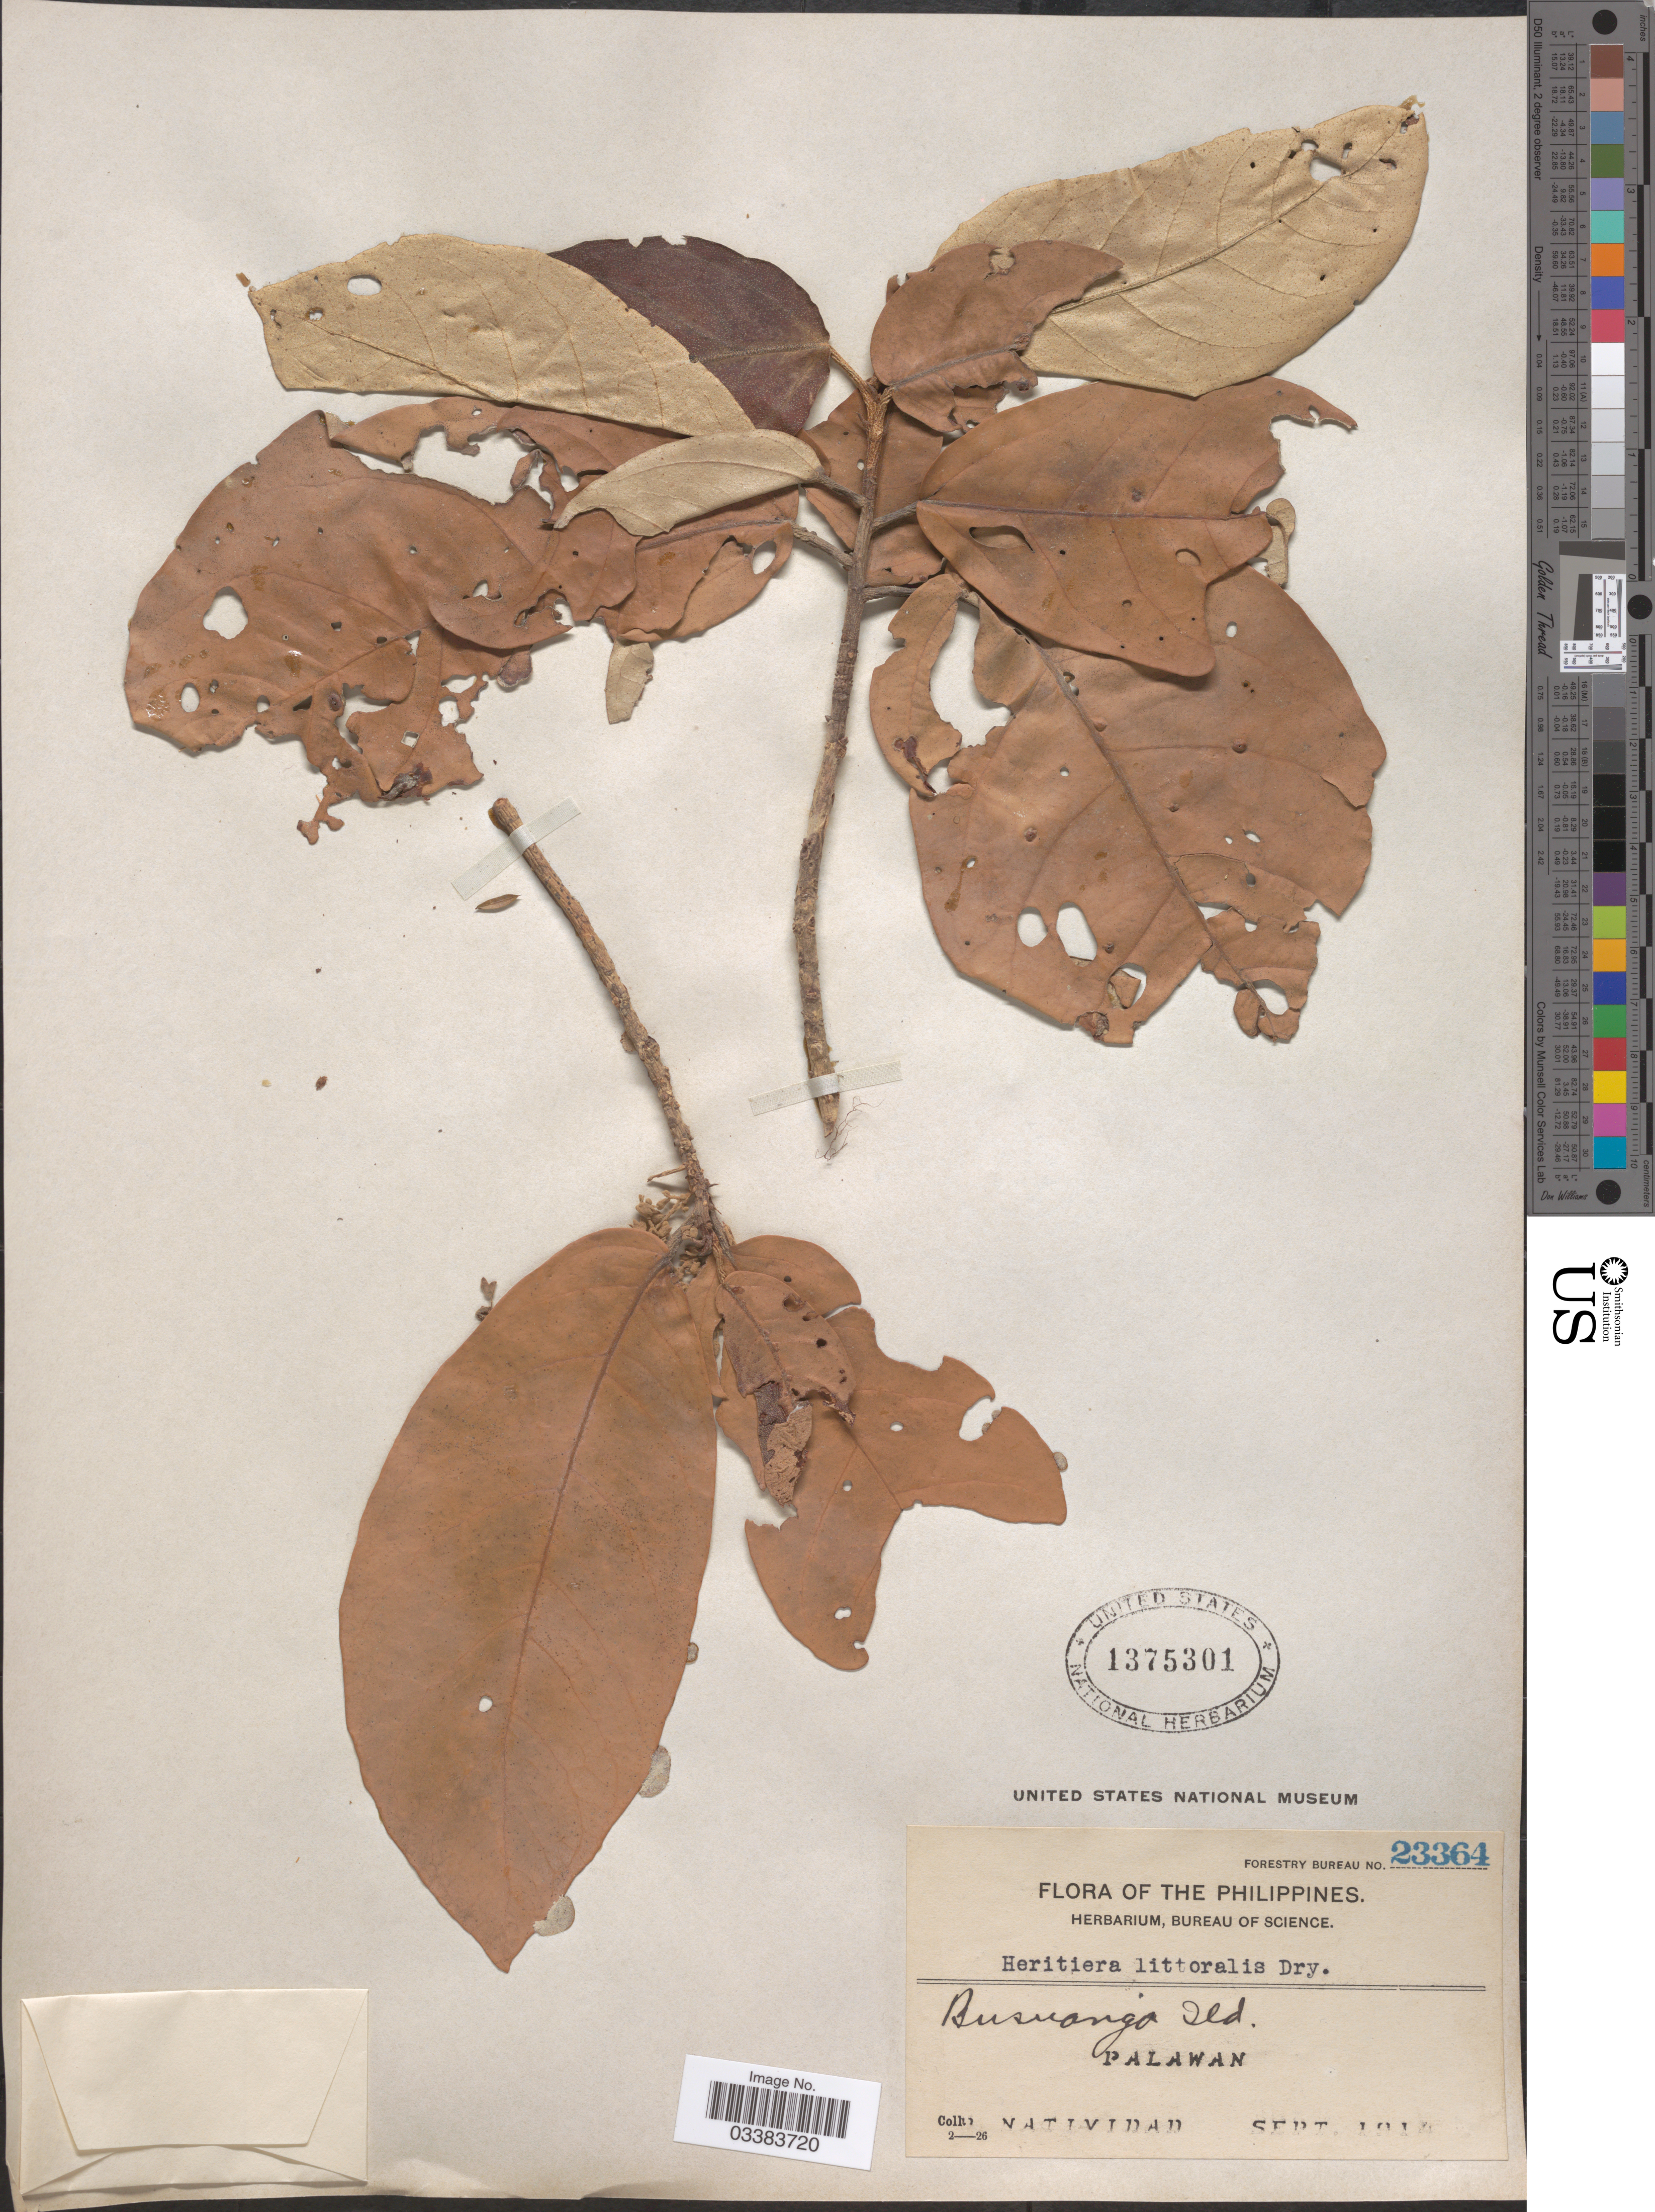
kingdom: Plantae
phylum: Tracheophyta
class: Magnoliopsida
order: Malvales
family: Malvaceae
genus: Heritiera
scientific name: Heritiera littoralis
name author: Aiton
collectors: P. Natividad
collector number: Forestry Bureau 23364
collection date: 1914-09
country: Philippines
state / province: Mimaropa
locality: Busuanga Ild. Palawan.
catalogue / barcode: US 1375301